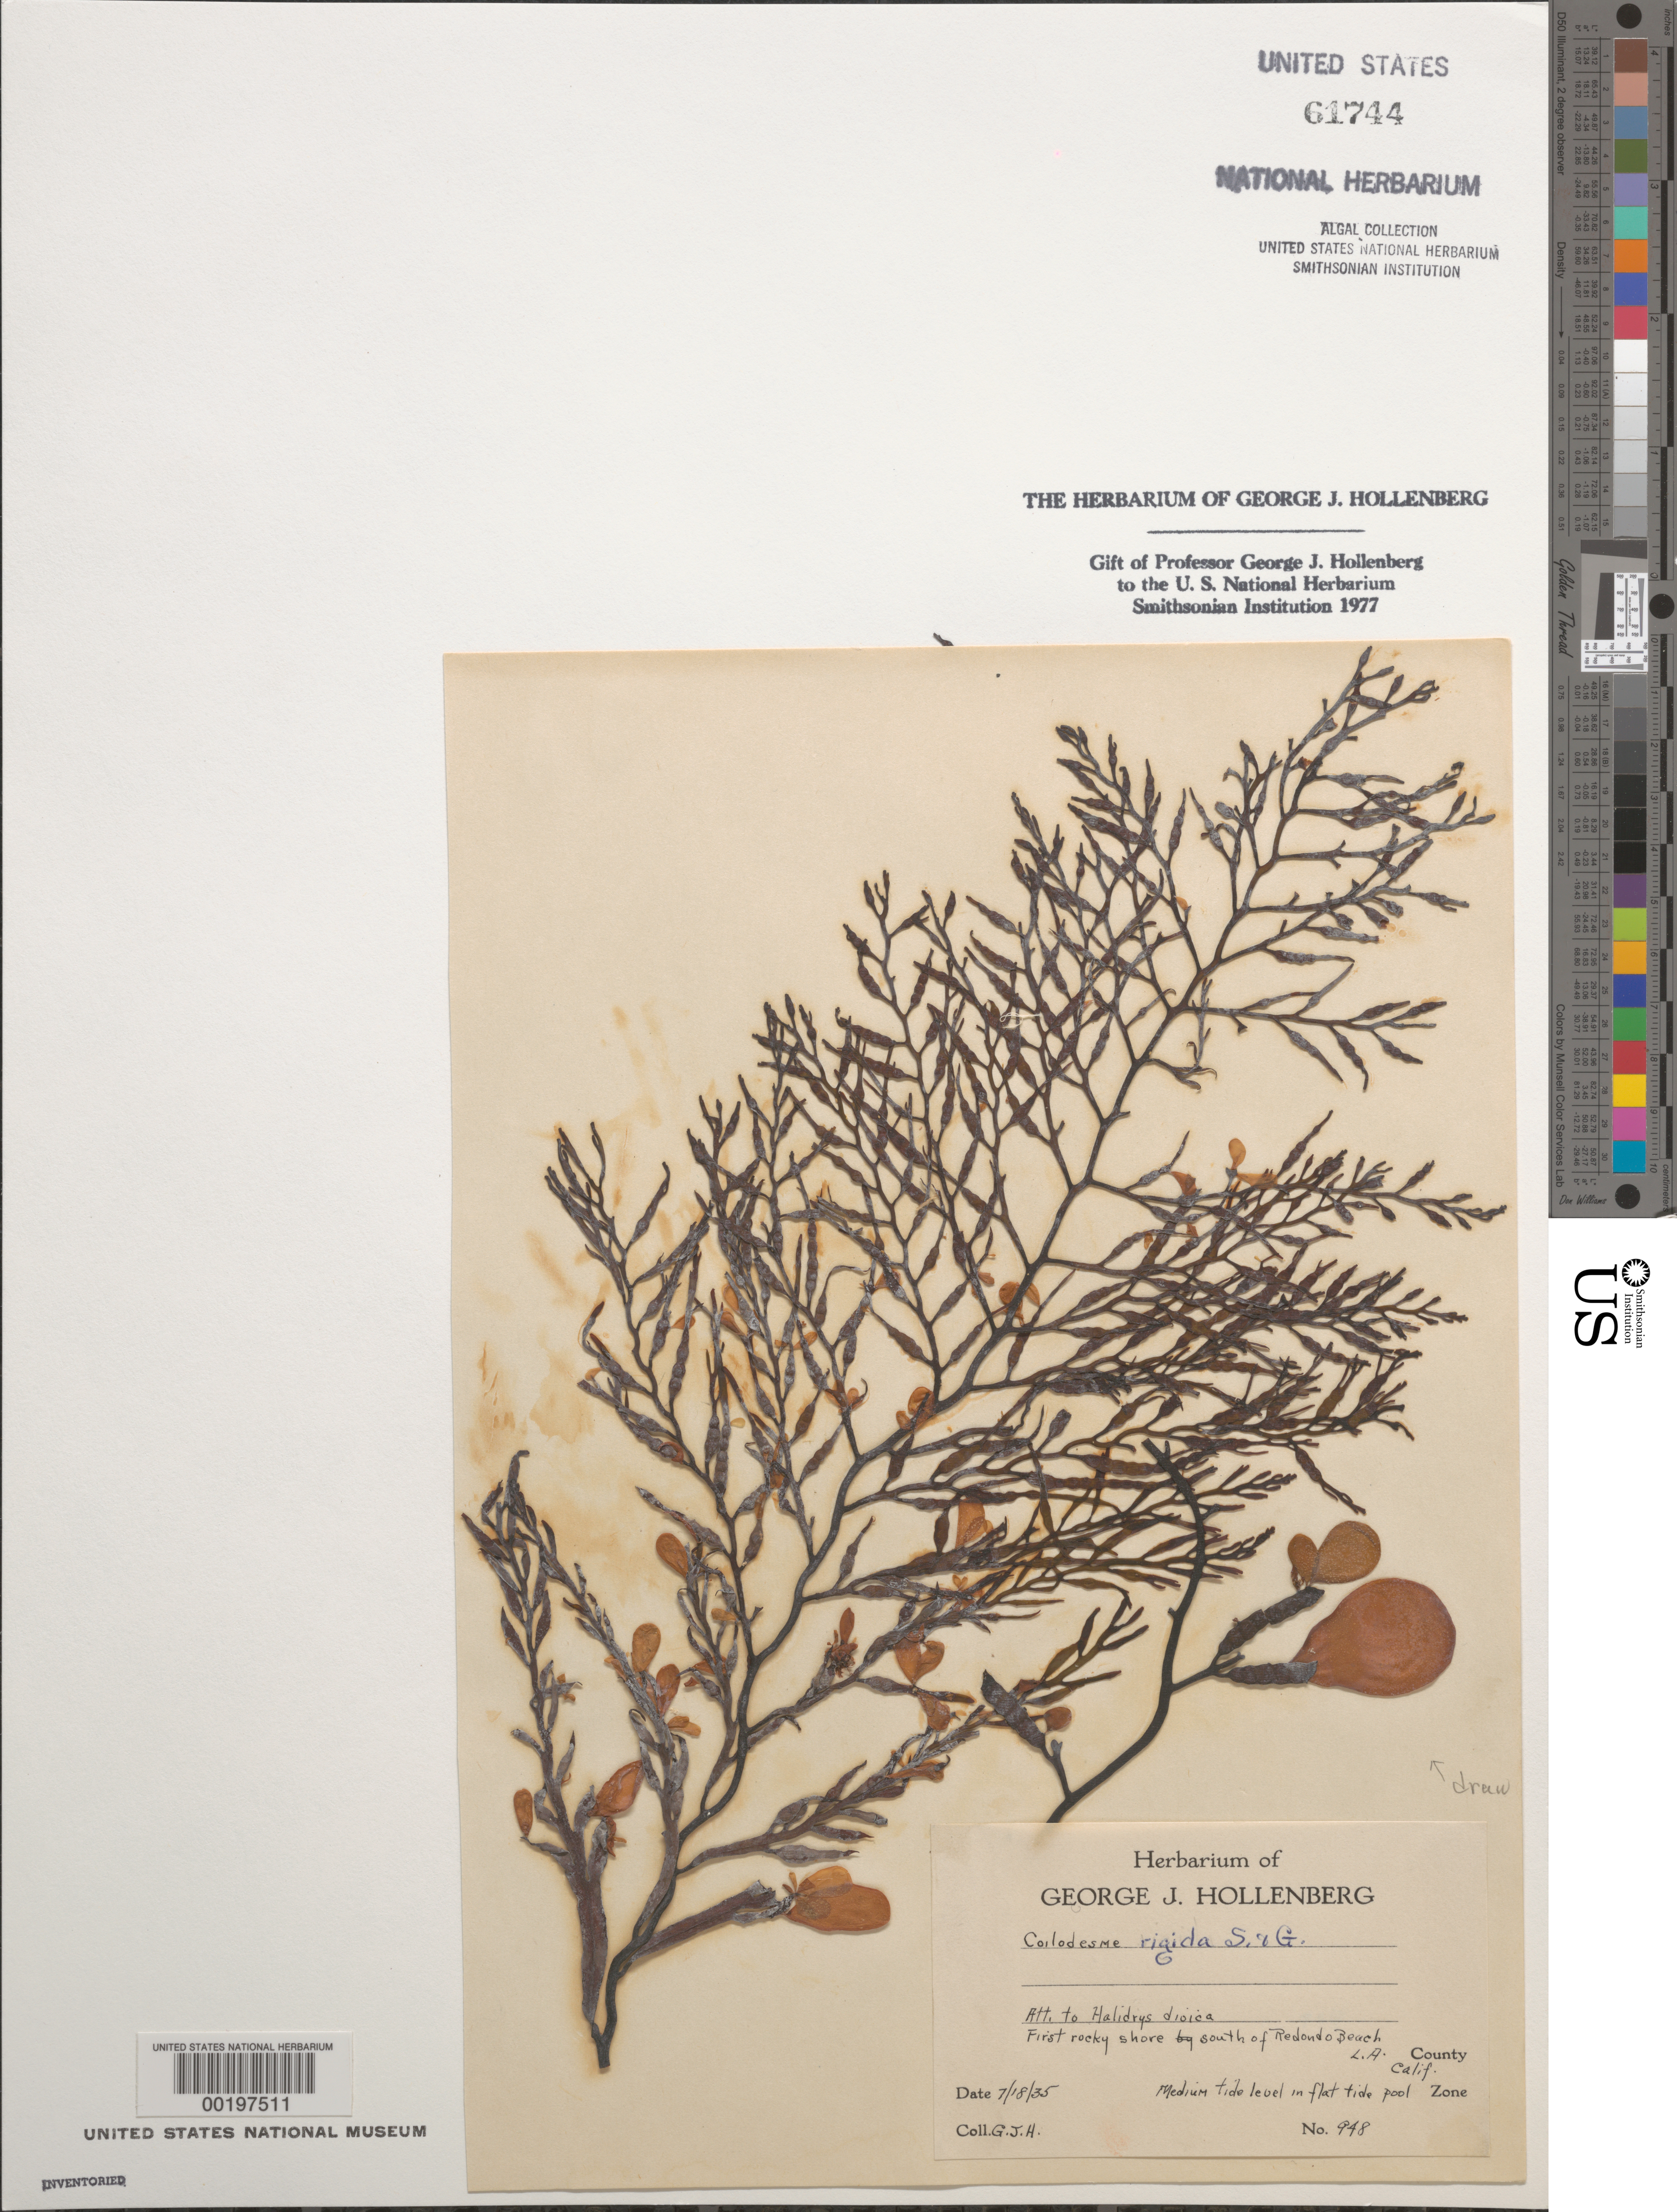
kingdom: Chromista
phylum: Ochrophyta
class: Phaeophyceae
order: Ectocarpales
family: Chordariaceae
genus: Coilodesme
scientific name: Coilodesme rigida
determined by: Hollenberg, George J.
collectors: G. Hollenberg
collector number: GJH 948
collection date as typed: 18 Jul 1935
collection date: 1935-07-18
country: United States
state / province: California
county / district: Los Angeles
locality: South of Redondo Beach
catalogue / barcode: US 61744